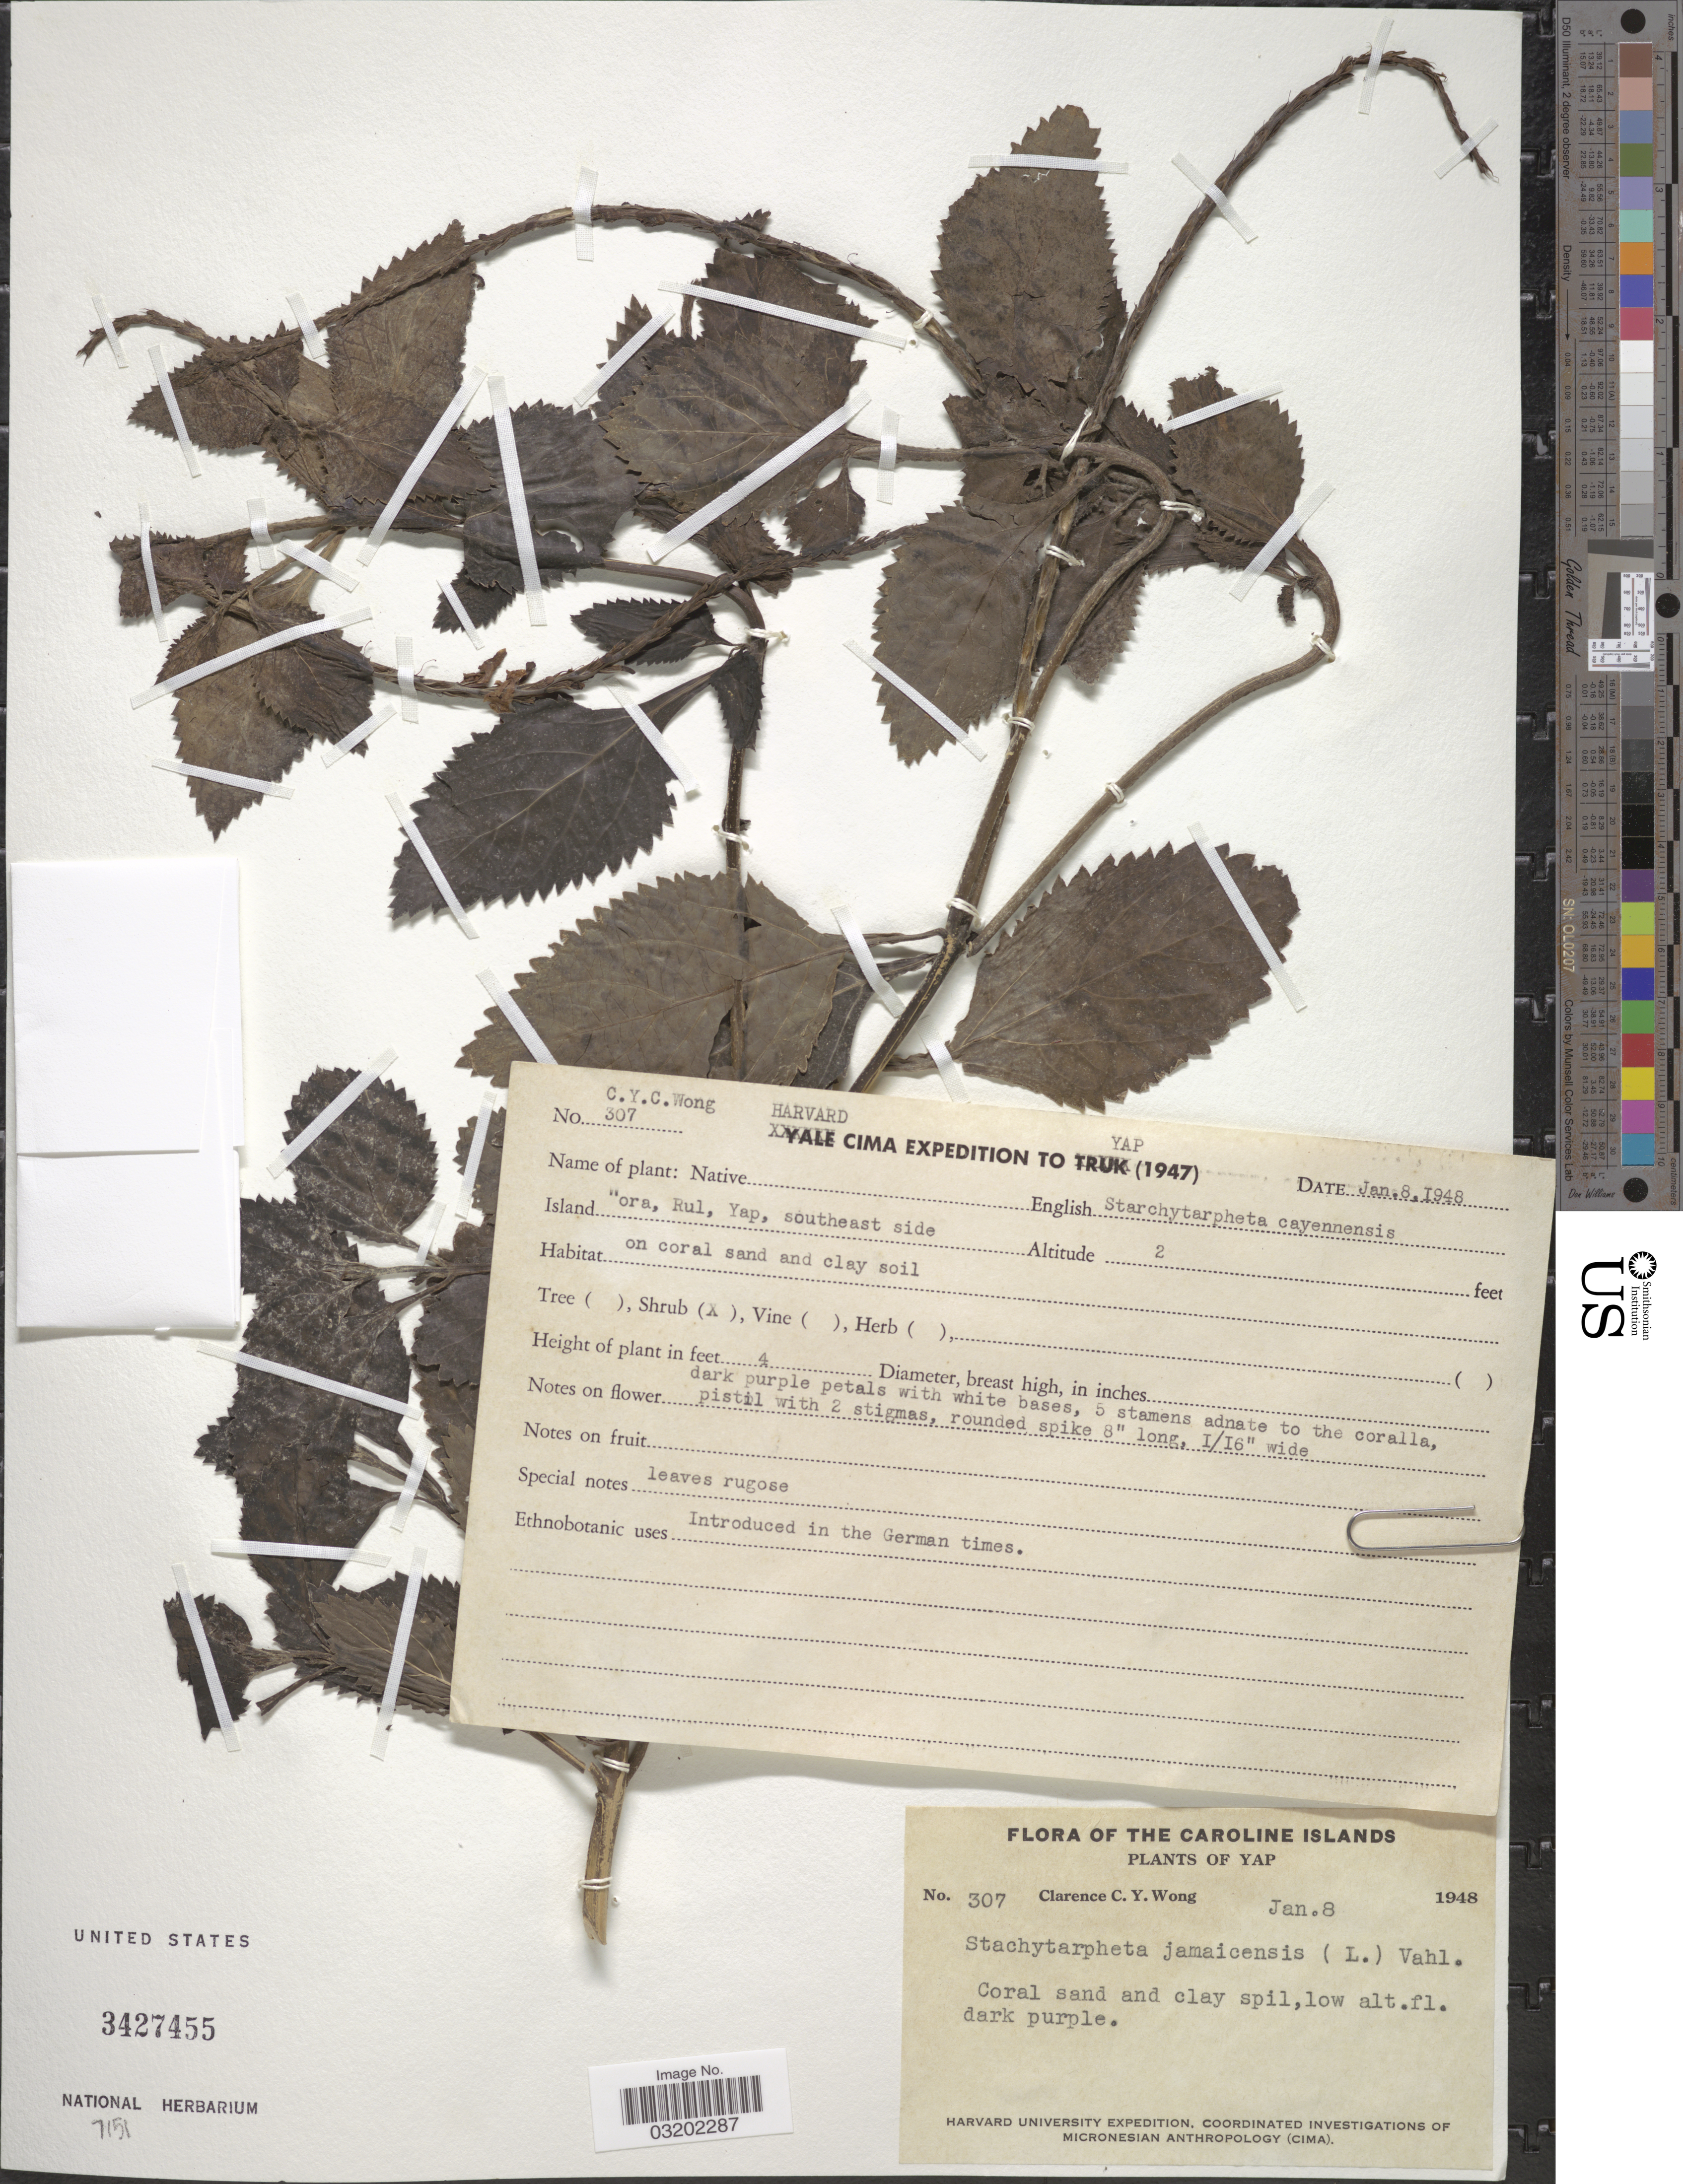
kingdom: Plantae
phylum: Tracheophyta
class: Magnoliopsida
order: Lamiales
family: Verbenaceae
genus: Stachytarpheta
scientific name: Stachytarpheta cayennensis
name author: (Rich.) Vahl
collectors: C. Wong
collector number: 307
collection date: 1948-01-08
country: Micronesia, Federated States of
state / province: Yap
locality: Caroline Islands.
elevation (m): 1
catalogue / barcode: US 3427455